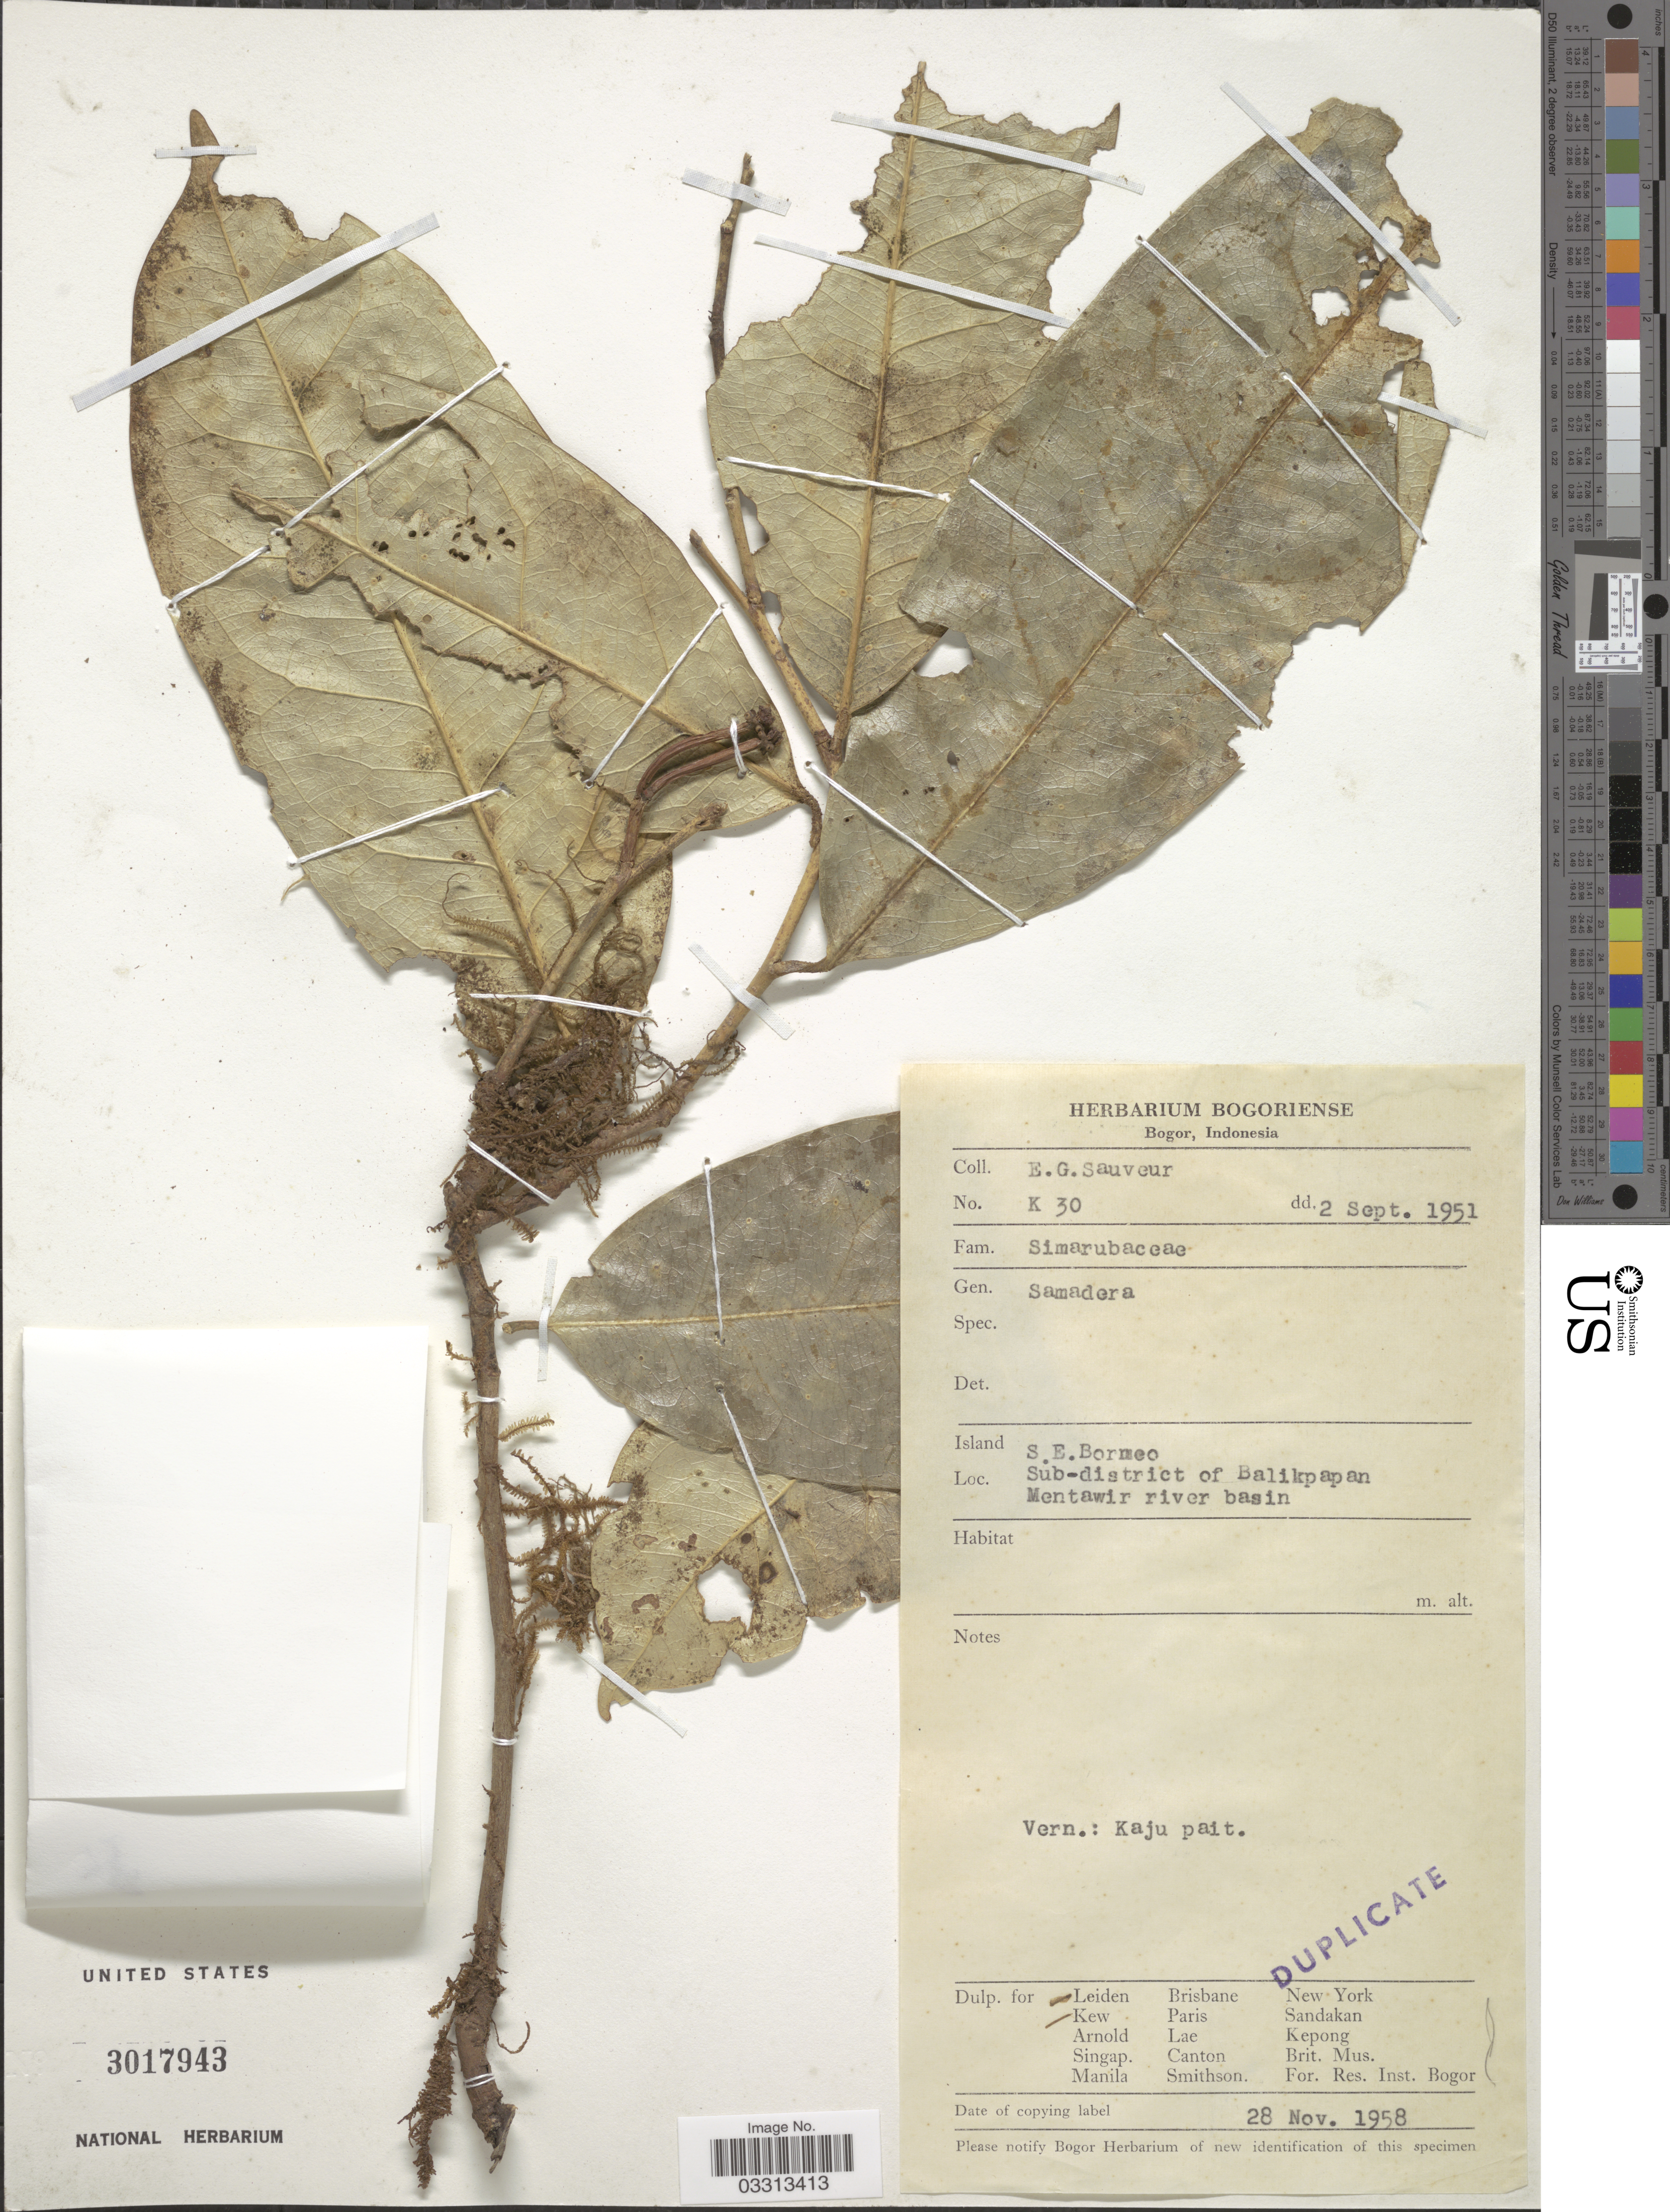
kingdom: Plantae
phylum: Tracheophyta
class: Magnoliopsida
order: Sapindales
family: Simaroubaceae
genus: Samadera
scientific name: Samadera sp.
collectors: E.G. Sauveur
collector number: K30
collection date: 1951-09-02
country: Indonesia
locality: Island S. E. Borneo. Sub-district of Balikpapan Mentawir river basin.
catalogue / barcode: US 3017943